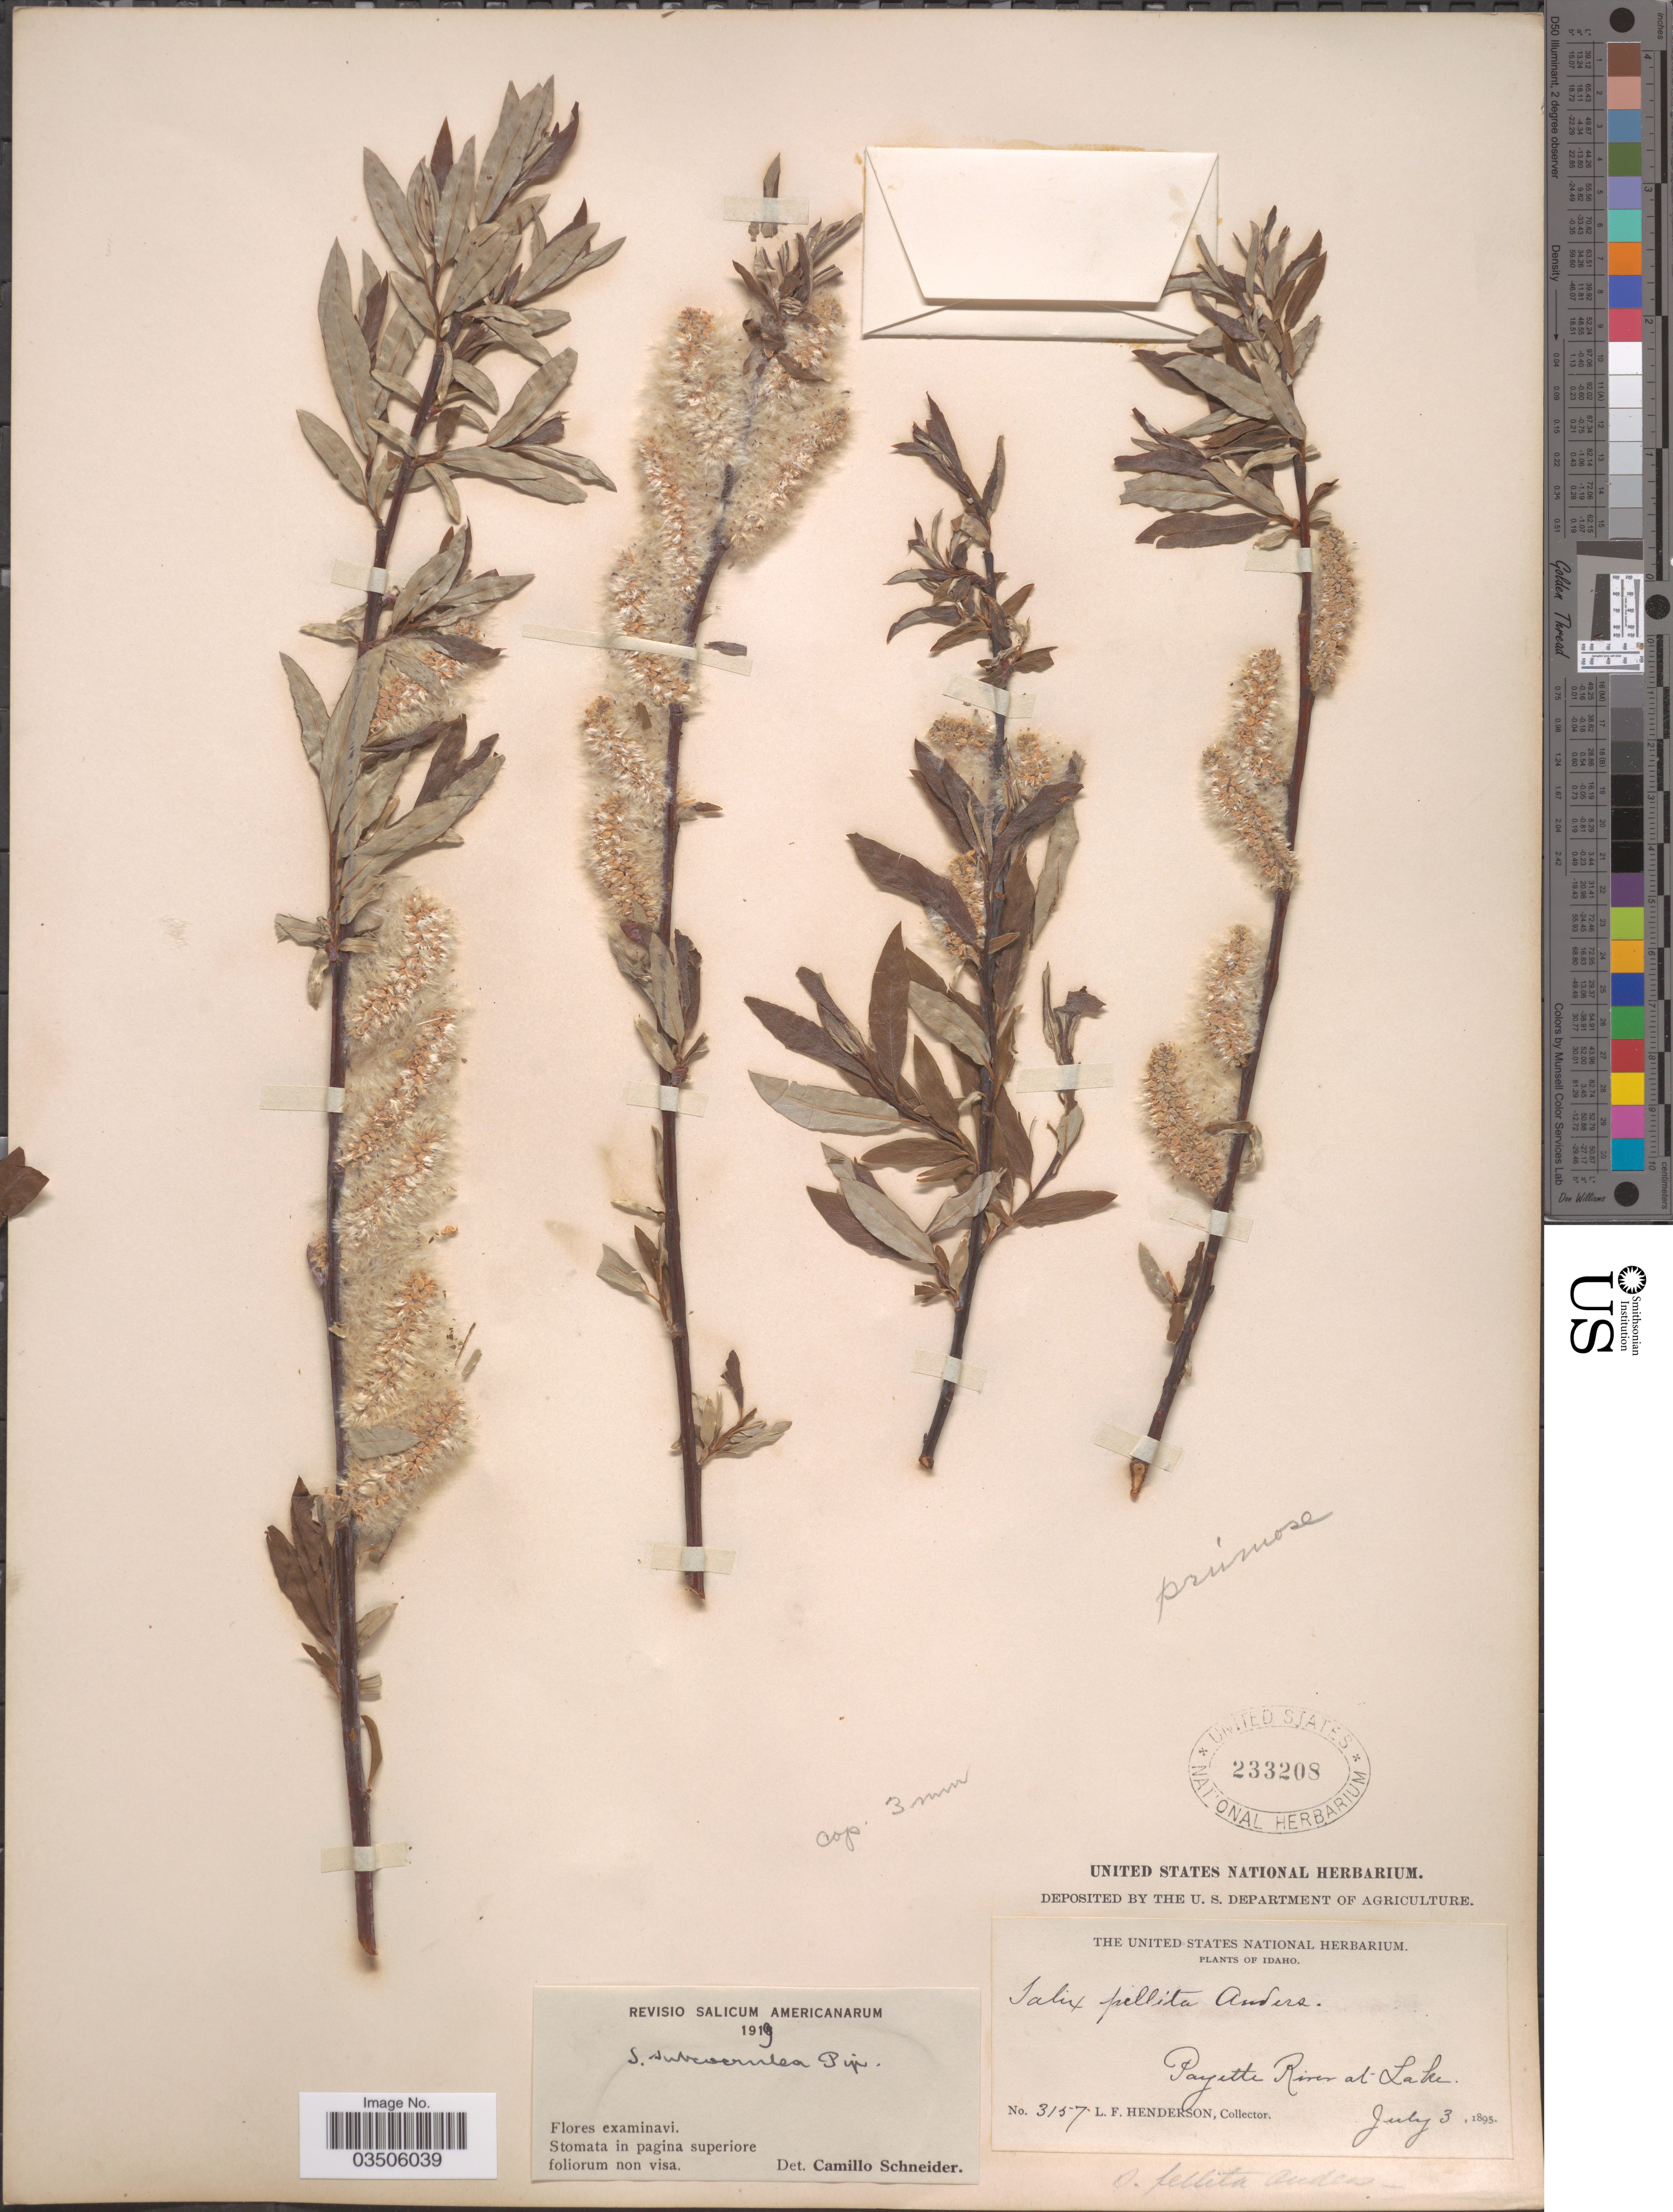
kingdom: Plantae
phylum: Tracheophyta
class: Magnoliopsida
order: Malpighiales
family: Salicaceae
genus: Salix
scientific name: Salix subcoerulea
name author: Piper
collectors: L. Henderson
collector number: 3157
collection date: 1895-07-03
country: United States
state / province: Idaho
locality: Payette River at Lake.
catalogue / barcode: US 233208